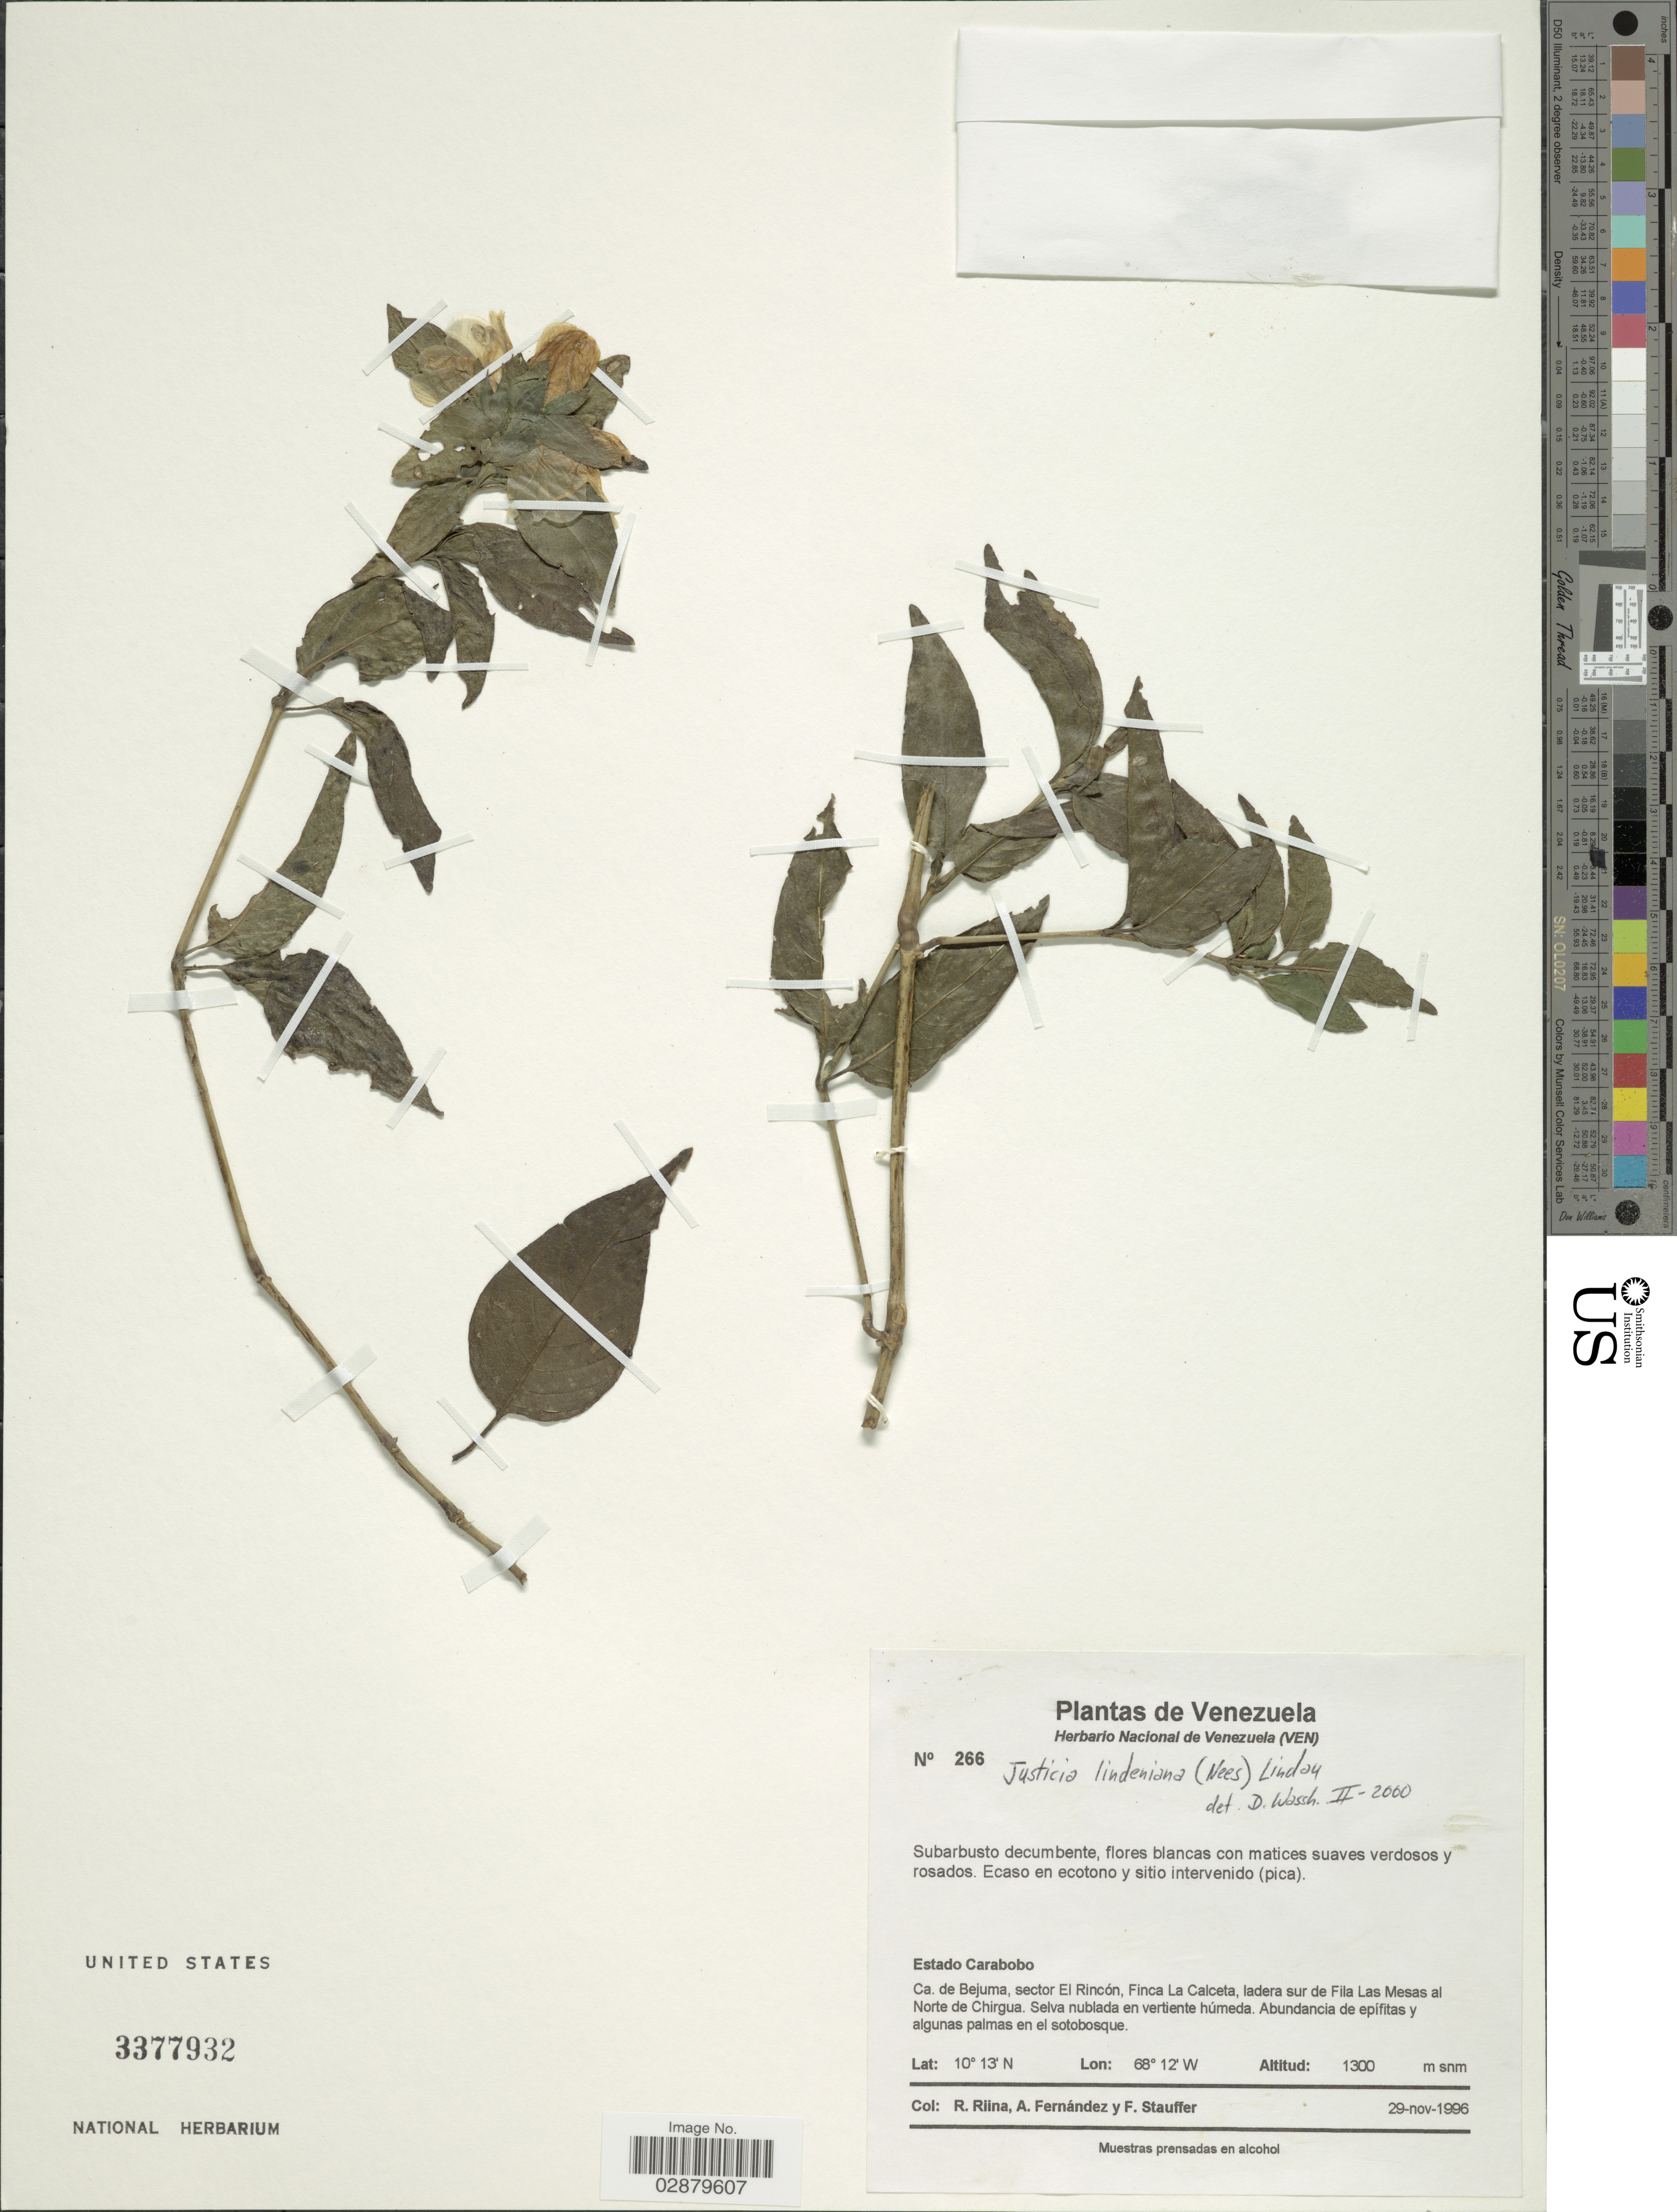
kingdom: Plantae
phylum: Tracheophyta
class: Magnoliopsida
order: Lamiales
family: Acanthaceae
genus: Justicia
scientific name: Justicia lindeniana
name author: (Nees) J.F. Macbr.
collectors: R. Riina, A. Fernández & F. W. Stauffer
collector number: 266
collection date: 1996-11-29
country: Venezuela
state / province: Carabobo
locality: Ca. de Bejuma, sector El Rincón, Finca La Calceta, ladera sur de Fila Las Mesas al Norte de Chirgua.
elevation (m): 1300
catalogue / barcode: US 3377932